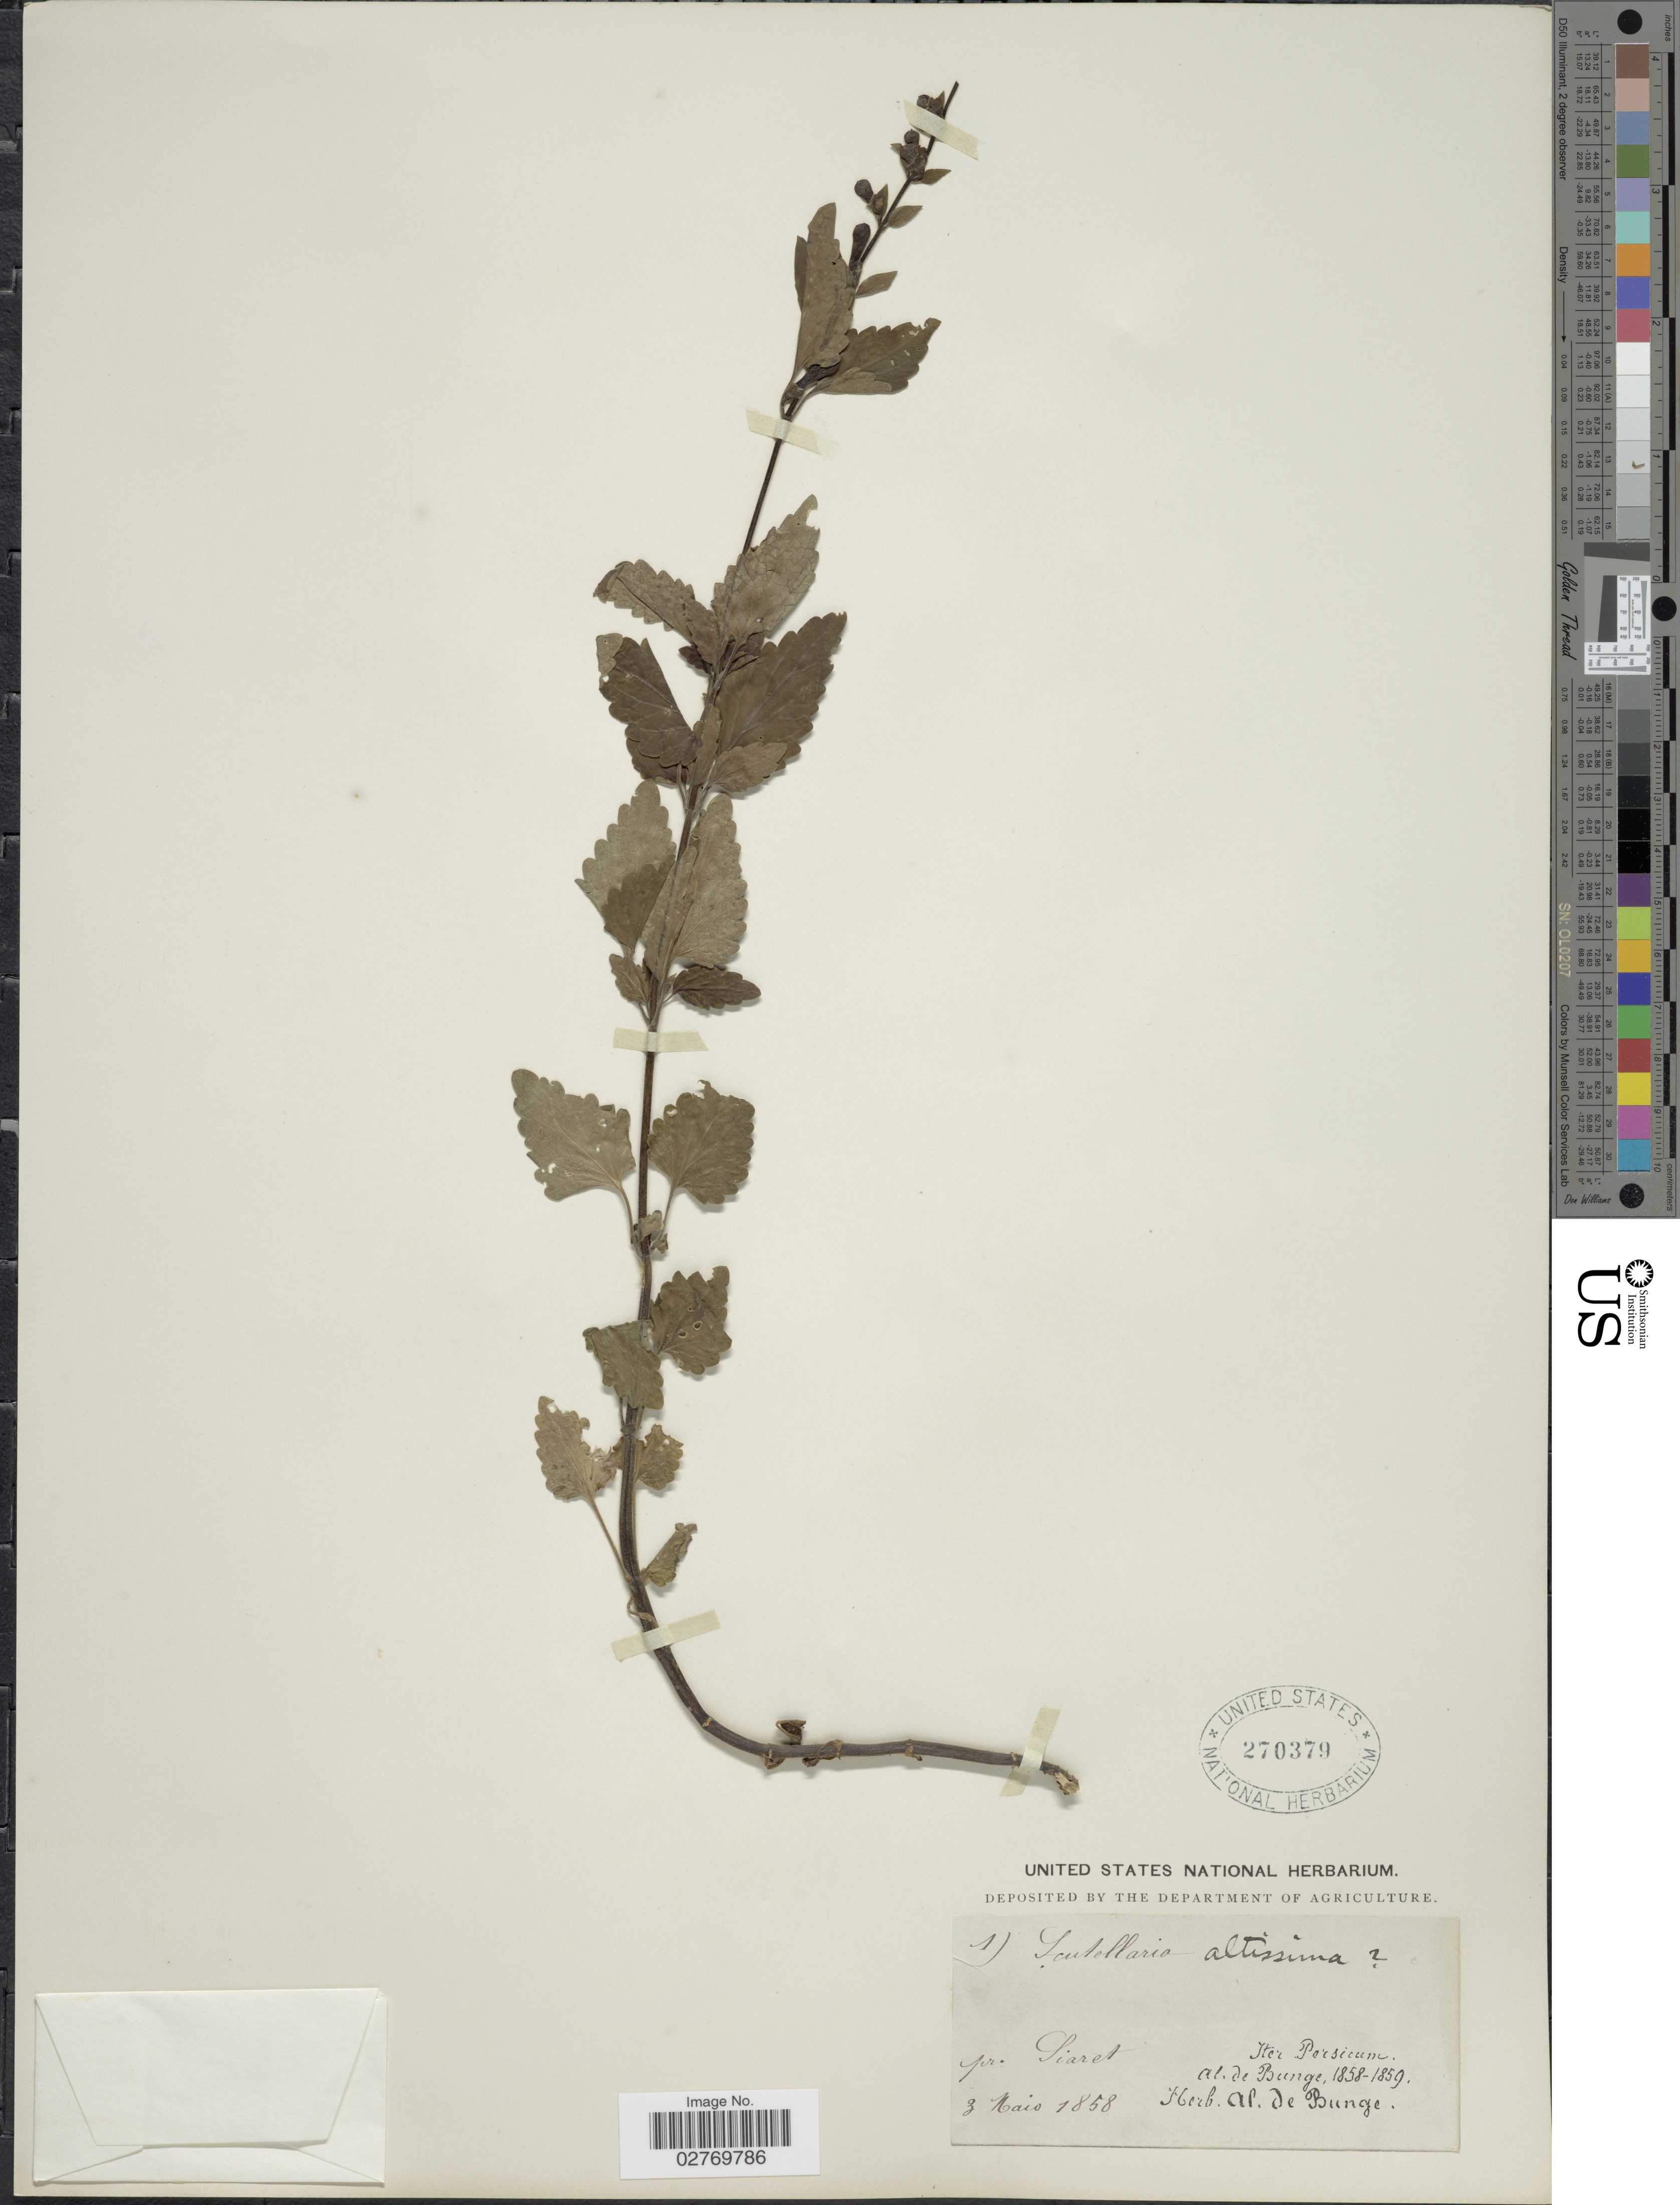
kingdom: Plantae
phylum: Tracheophyta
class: Magnoliopsida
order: Lamiales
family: Lamiaceae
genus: Scutellaria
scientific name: Scutellaria altissima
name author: L.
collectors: A. de Bunge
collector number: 1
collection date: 1858-05-03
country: Iran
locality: Iter Persicum. Pr. Siaret.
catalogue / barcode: US 270379